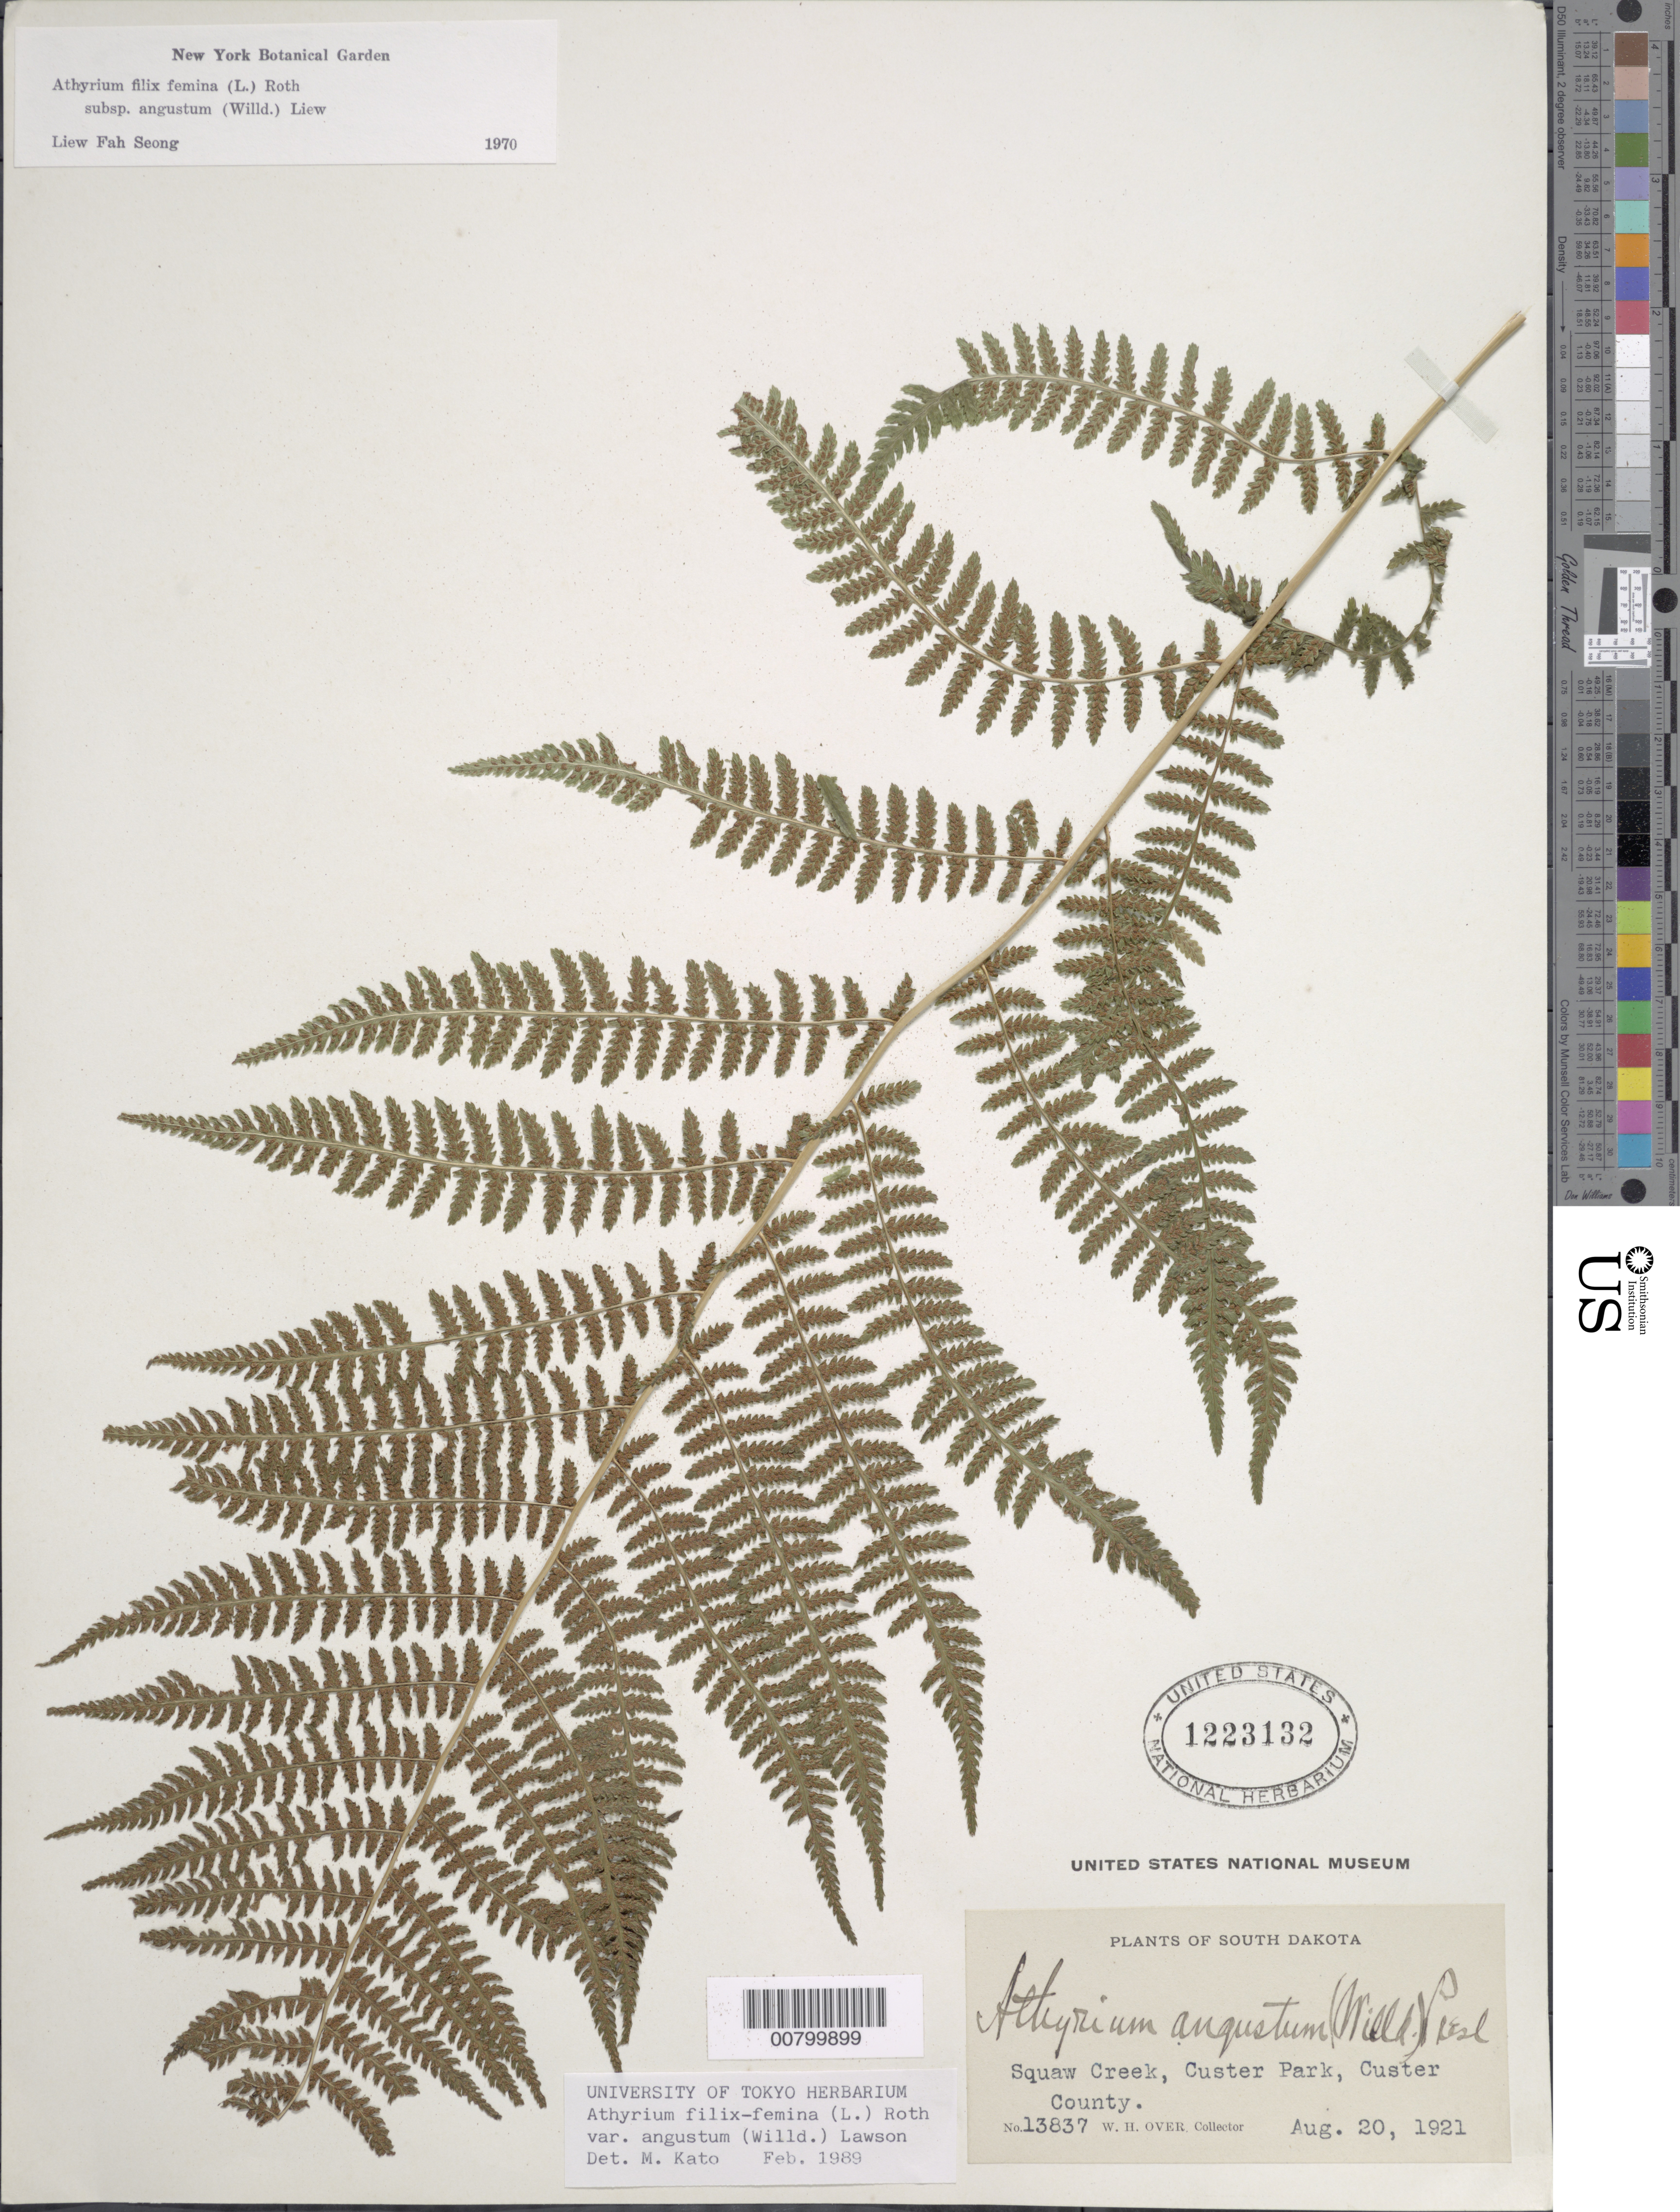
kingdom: Plantae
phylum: Tracheophyta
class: Polypodiopsida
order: Polypodiales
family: Athyriaceae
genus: Athyrium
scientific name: Athyrium filix-femina subsp. angustatum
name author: (Willd.) R.T. Clausen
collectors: W. Over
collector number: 13837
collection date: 1921-08-20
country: United States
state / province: South Dakota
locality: Squaw Creek, Custer Park, Custer County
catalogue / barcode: US 1223132